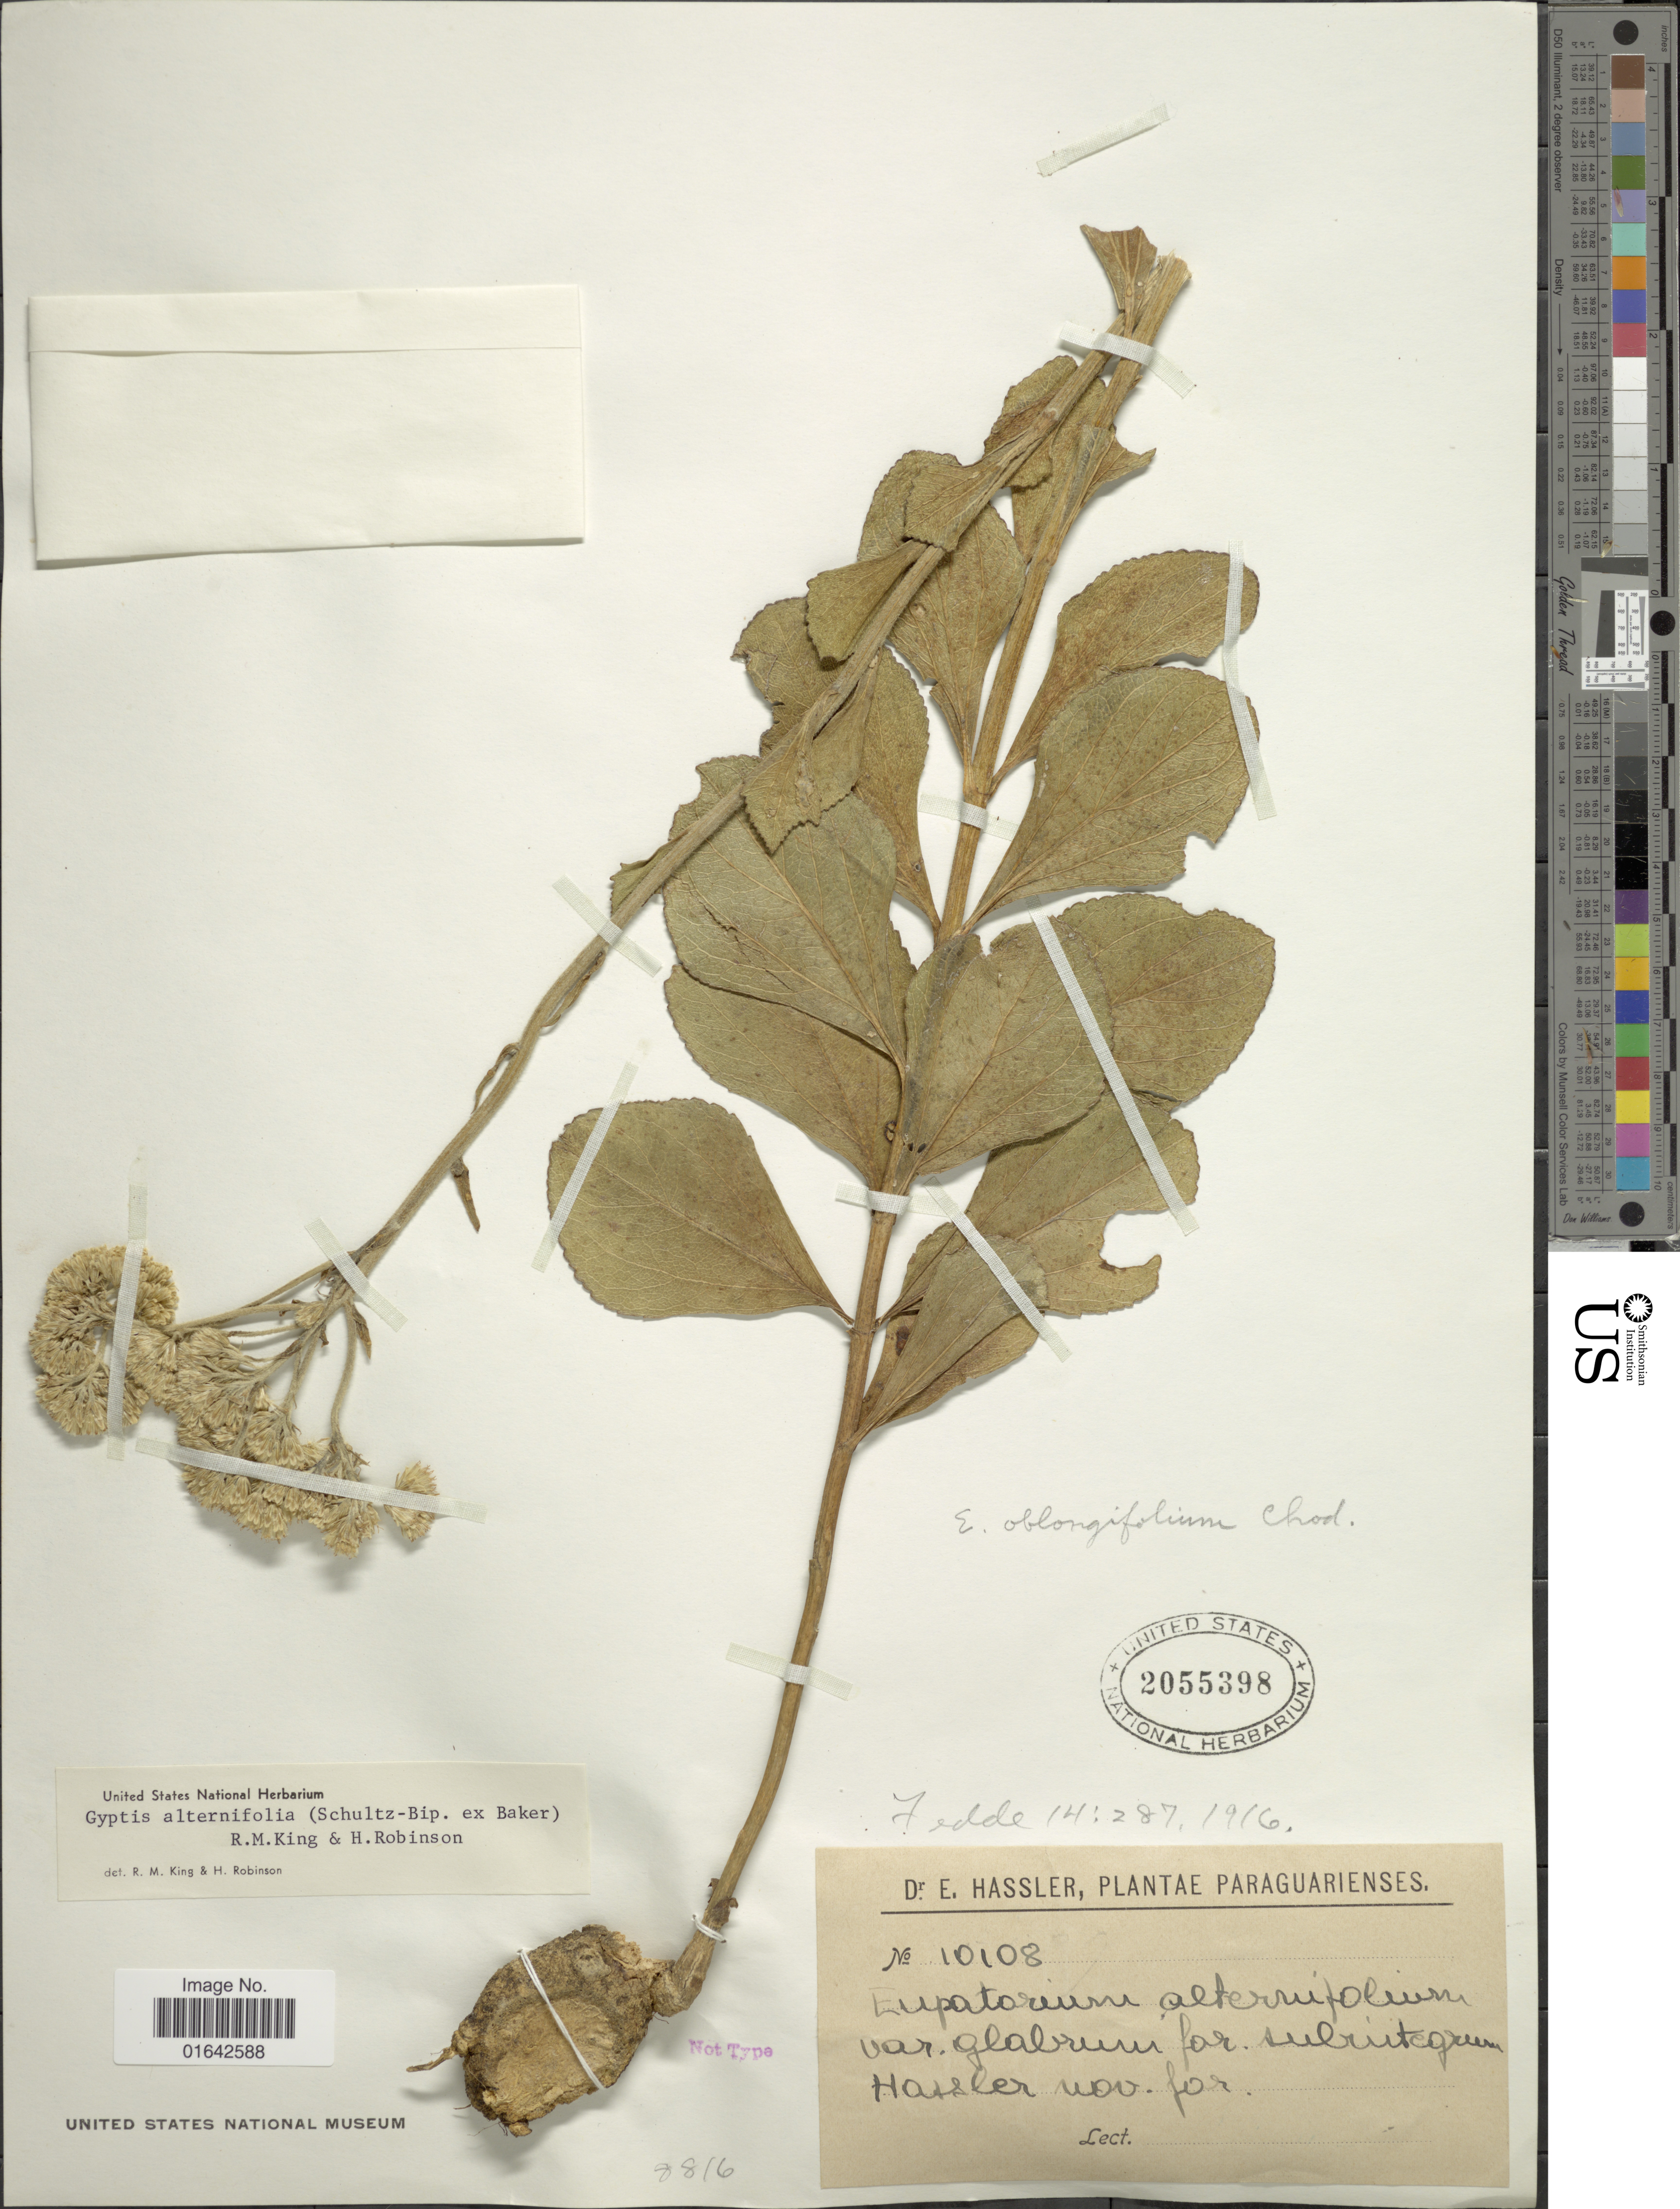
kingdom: Plantae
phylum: Tracheophyta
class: Magnoliopsida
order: Asterales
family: Asteraceae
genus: Gyptis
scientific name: Gyptis alternifolia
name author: (Sch. Bip. ex Baker) R.M. King & H. Rob.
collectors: E. Hassler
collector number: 10108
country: Paraguay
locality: Paraguarienses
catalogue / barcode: US 2055398